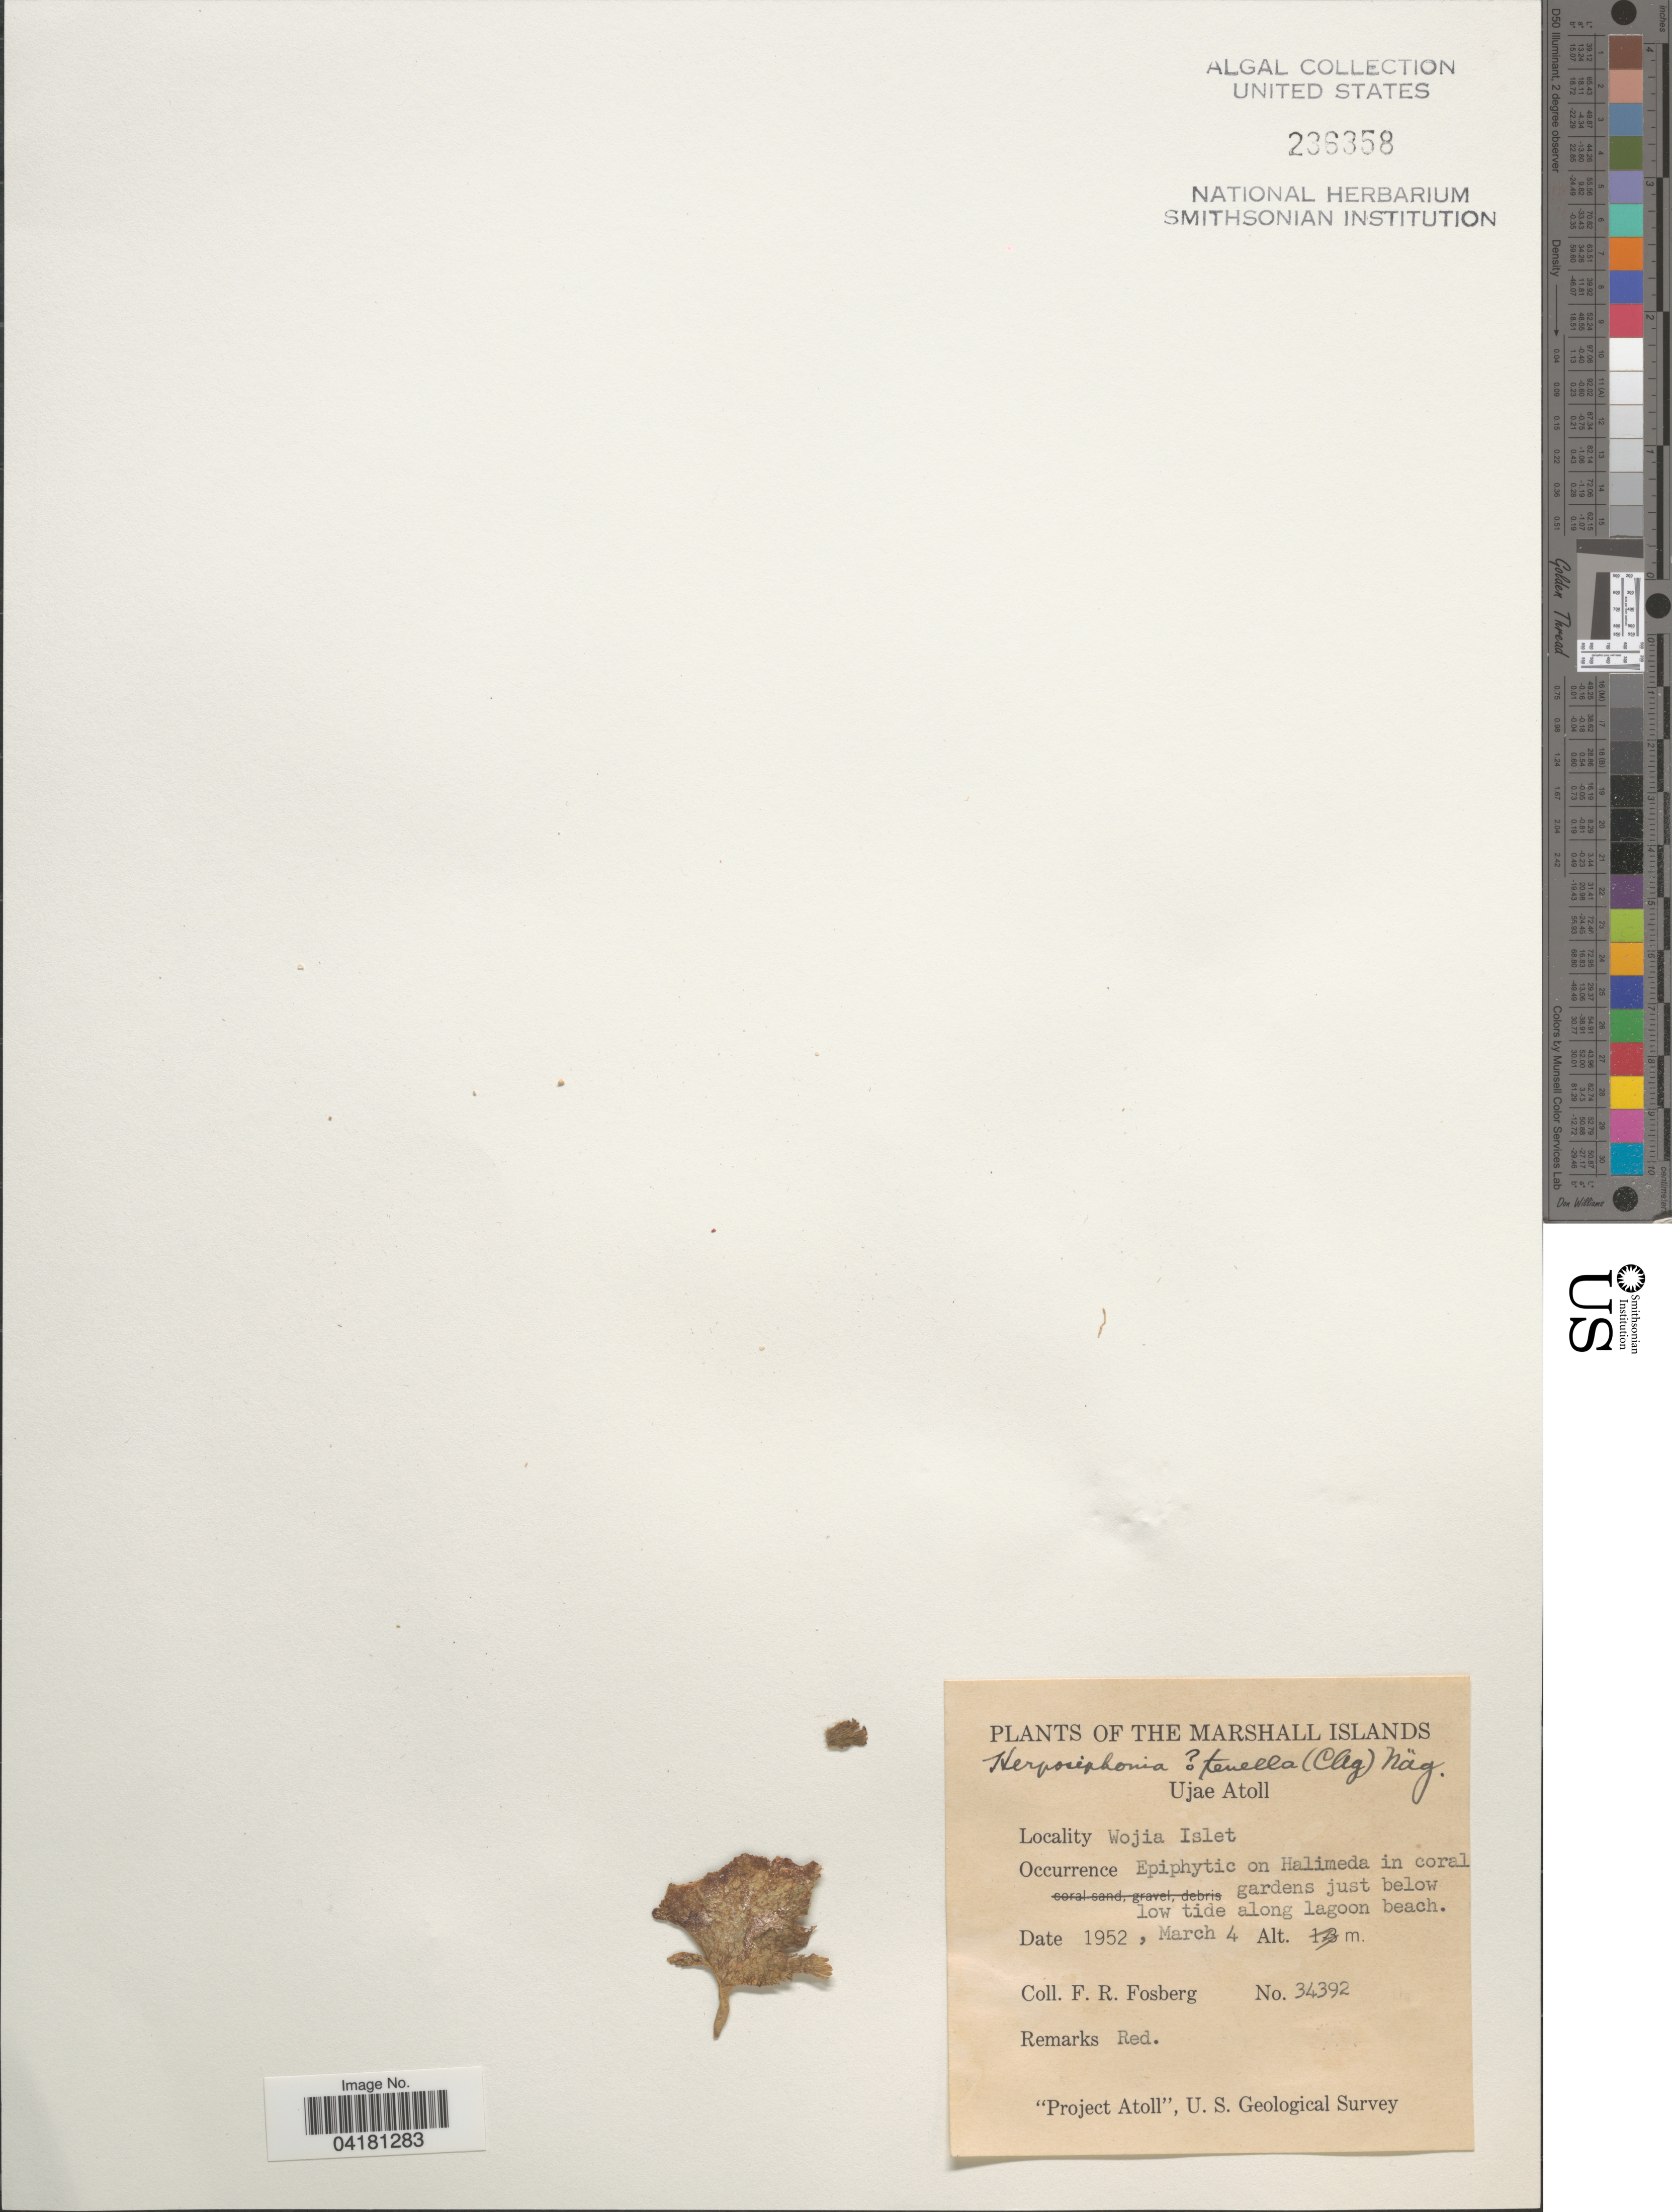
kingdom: Plantae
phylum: Rhodophyta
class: Florideophyceae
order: Ceramiales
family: Rhodomelaceae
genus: Herposiphonia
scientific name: Herposiphonia tenella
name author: (C. Agardh) Ambronn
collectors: F. R. Fosberg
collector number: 34392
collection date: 1952-03-04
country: Marshall Islands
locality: Ujae Atoll. Wojia Islet. "Project Atoll", U. S. Geological Survey.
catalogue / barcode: US 236358